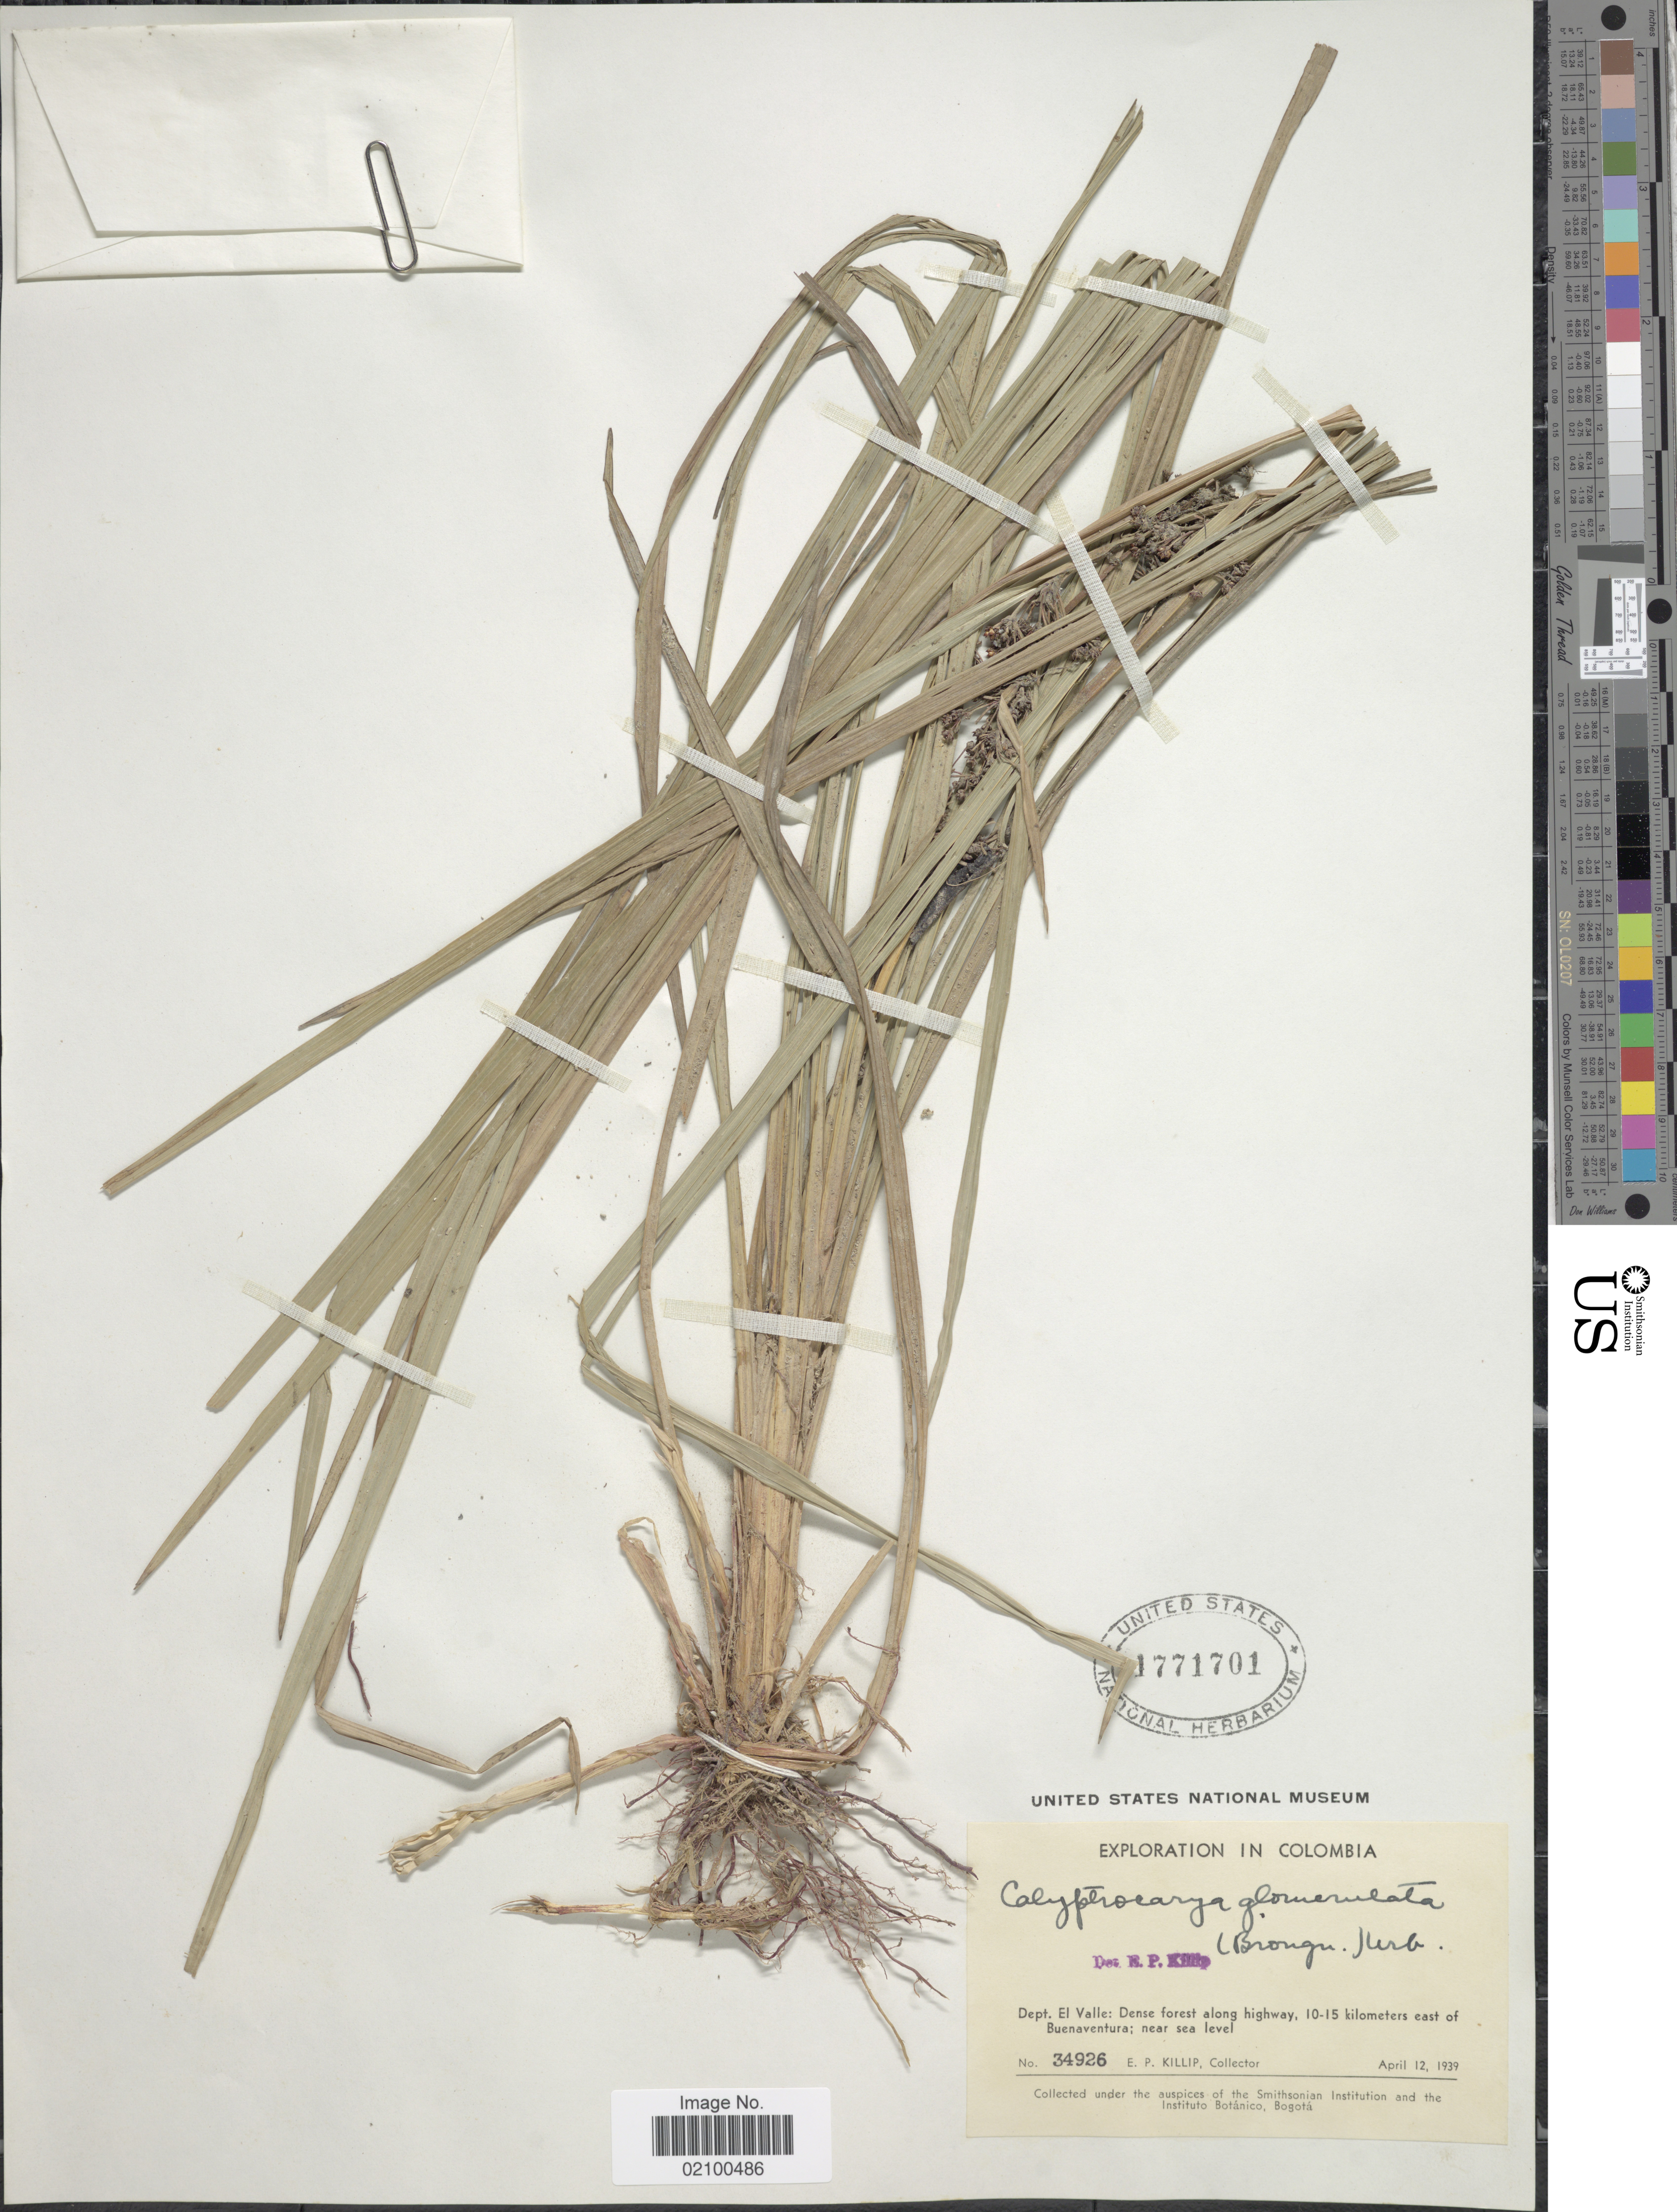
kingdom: Plantae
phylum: Tracheophyta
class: Liliopsida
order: Poales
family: Cyperaceae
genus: Calyptrocarya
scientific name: Calyptrocarya glomerulata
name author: (Brongn.) Urb.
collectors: E. P. Killip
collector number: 34926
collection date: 1939-04-12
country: Colombia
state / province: Valle del Cauca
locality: Dept. El Valle: Dense forest along highway, 10-15 kilometers east of Buenaventura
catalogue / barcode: US 1771701